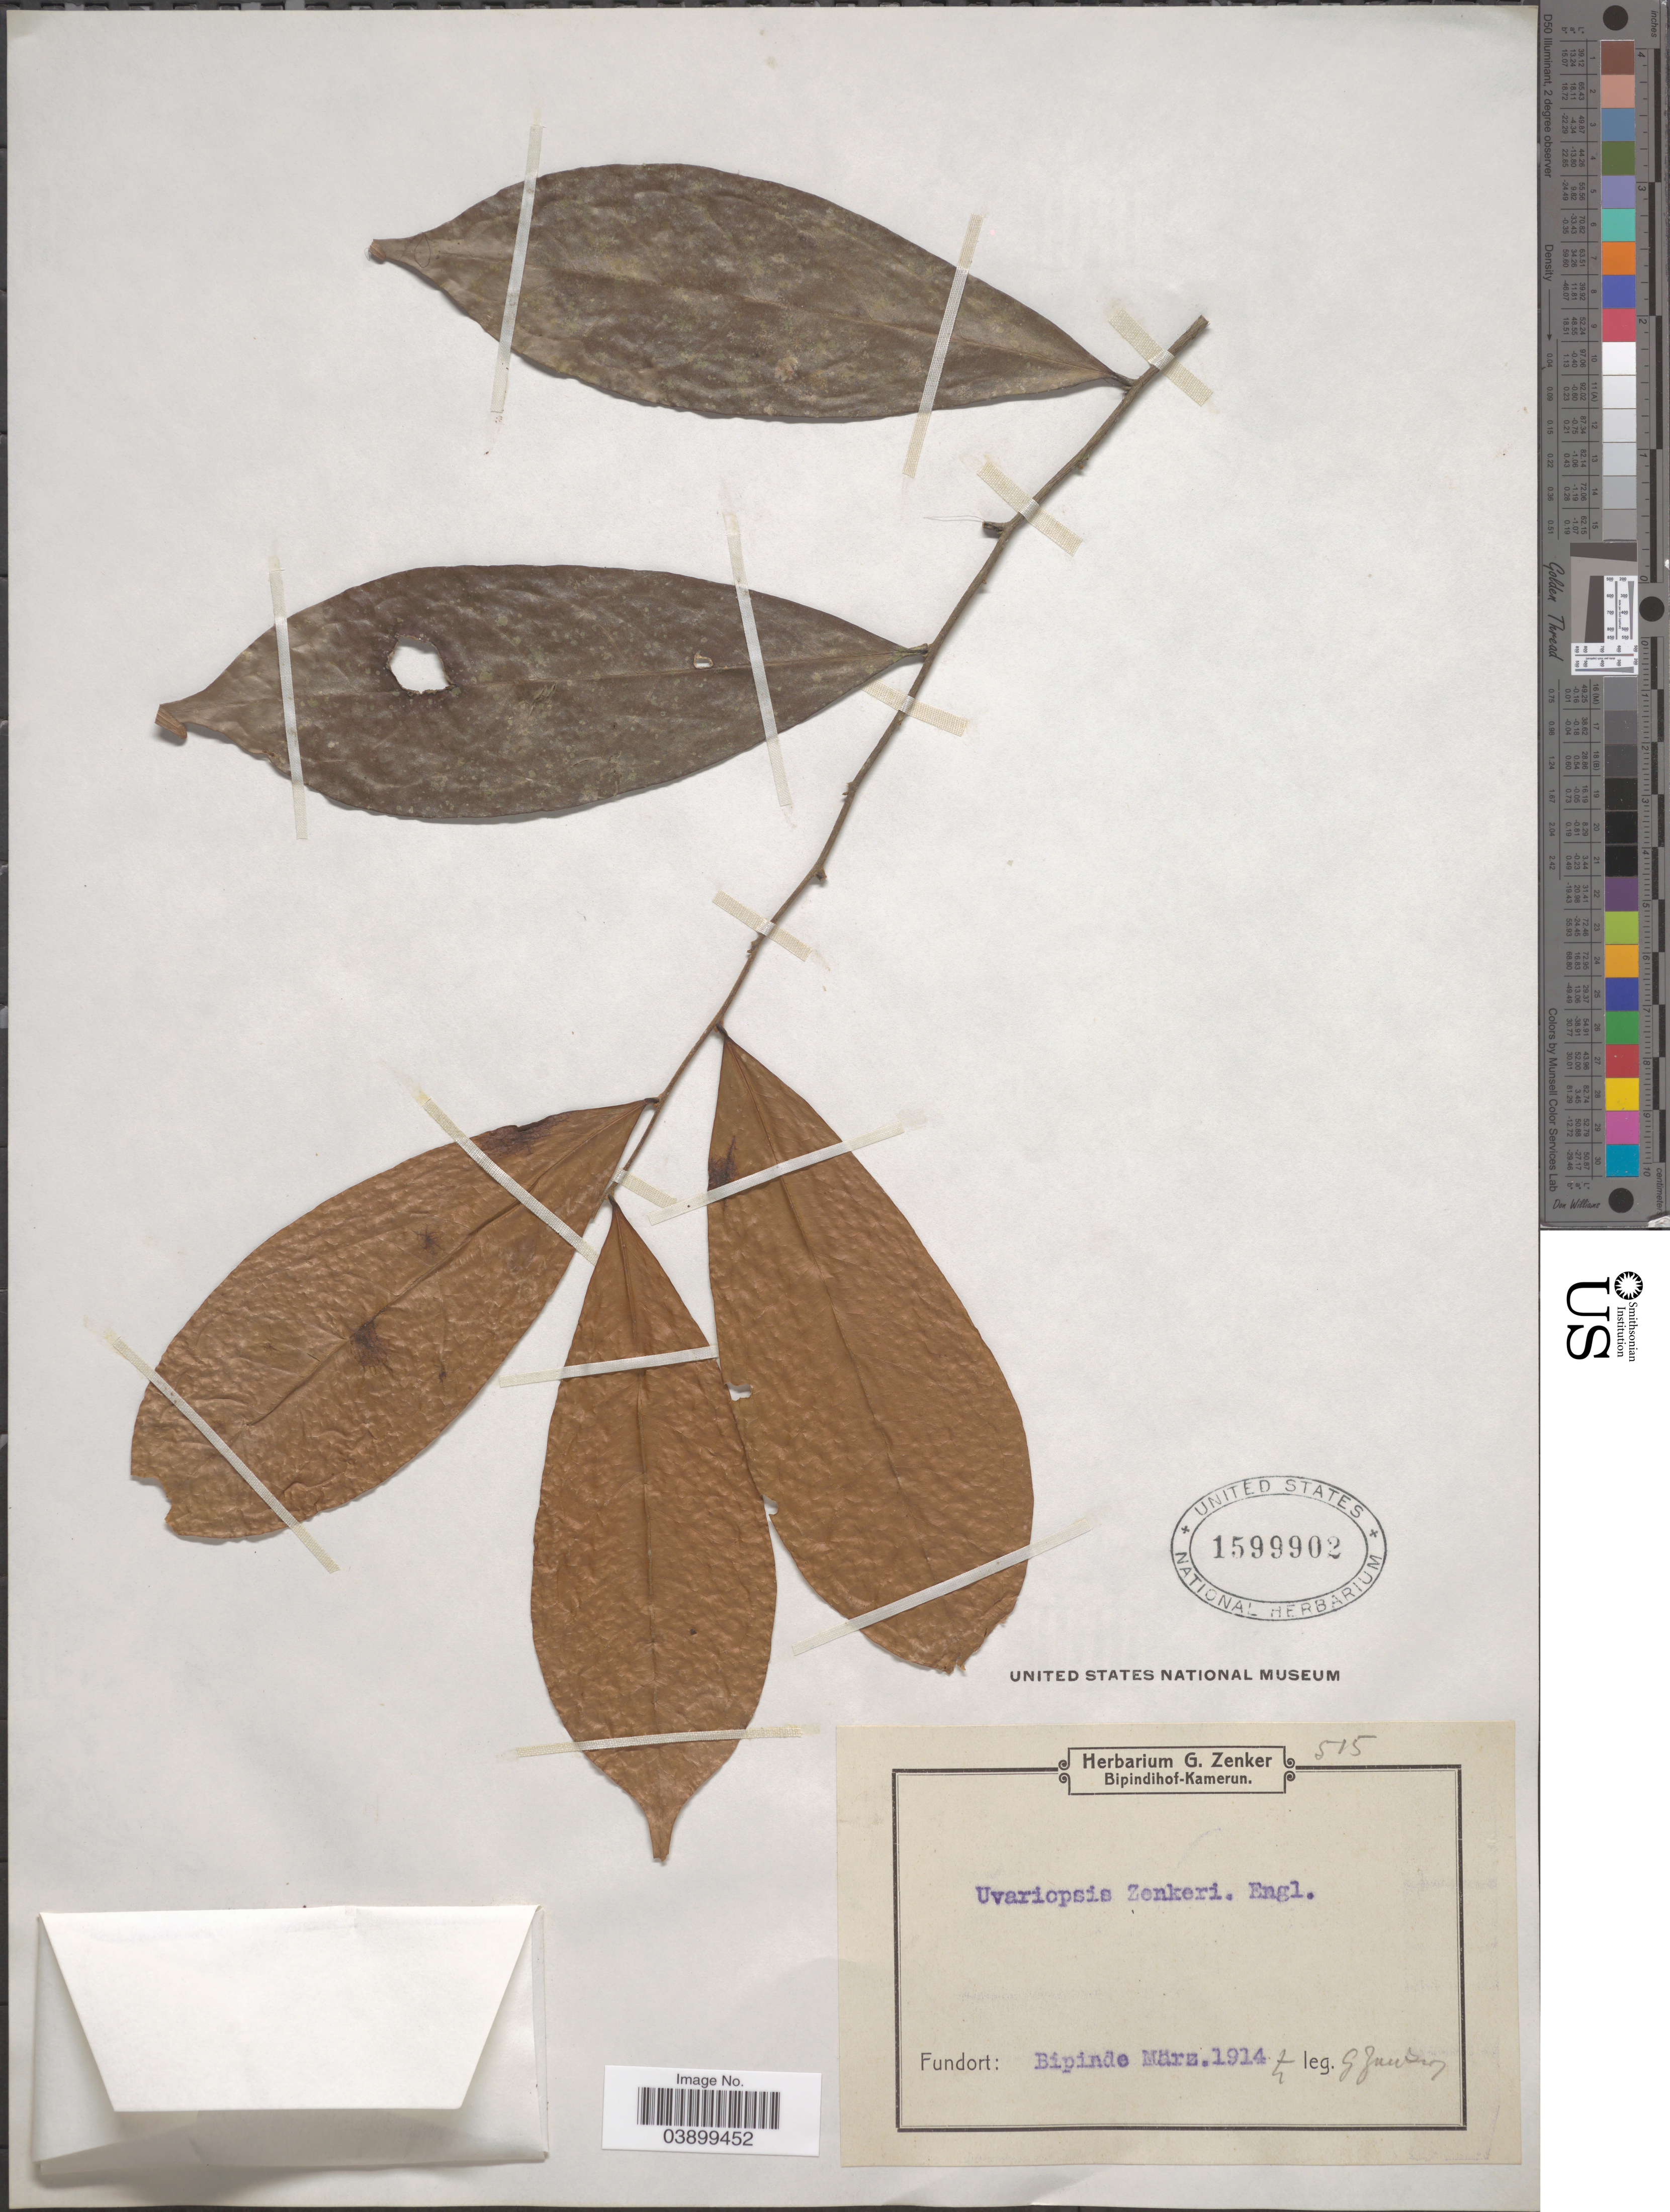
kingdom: Plantae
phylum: Tracheophyta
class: Magnoliopsida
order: Magnoliales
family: Annonaceae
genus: Uvariopsis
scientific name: Uvariopsis zenkeri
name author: Engl.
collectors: G. A. Zenker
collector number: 515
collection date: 1914-03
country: Cameroon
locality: Bipinde.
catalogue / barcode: US 1599902